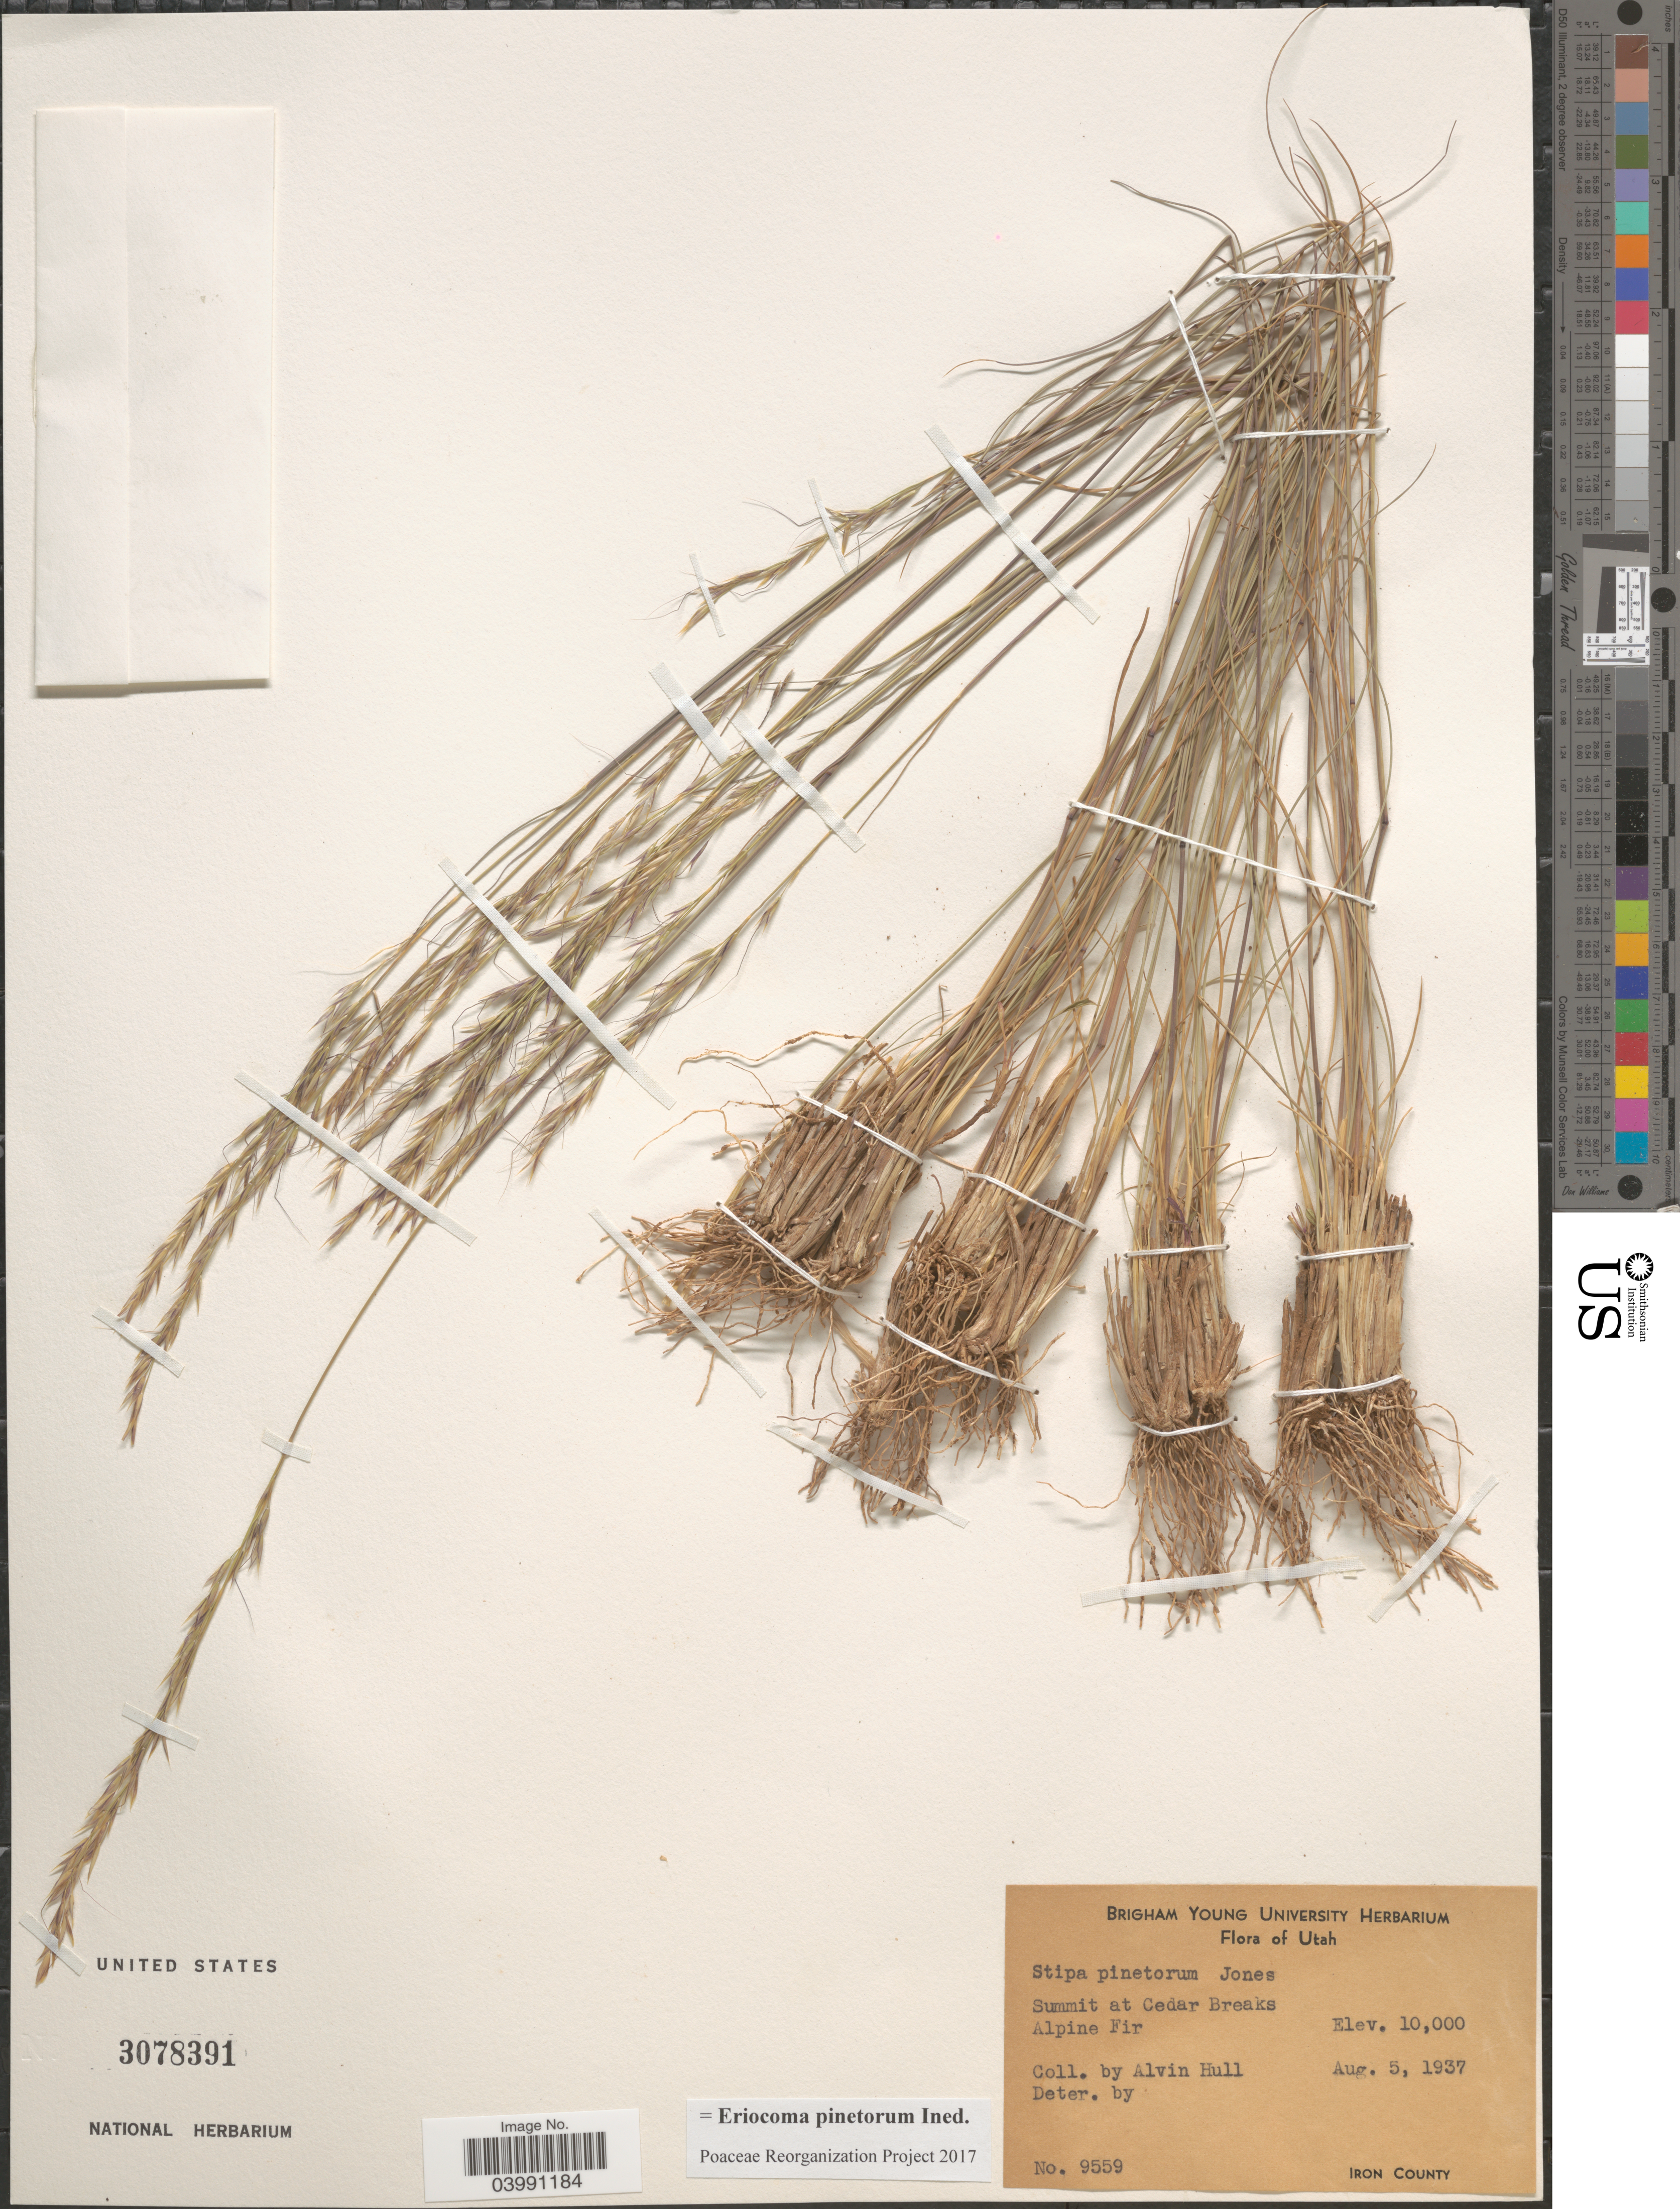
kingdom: Plantae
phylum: Tracheophyta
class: Liliopsida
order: Poales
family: Poaceae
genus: Eriocoma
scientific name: Eriocoma pinetorum ined.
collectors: A. Hull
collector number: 9559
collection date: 1937-08-05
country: United States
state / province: Utah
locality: Summit at Cedar Breaks. Alpine Fir. Iron County.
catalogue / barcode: US 3078391